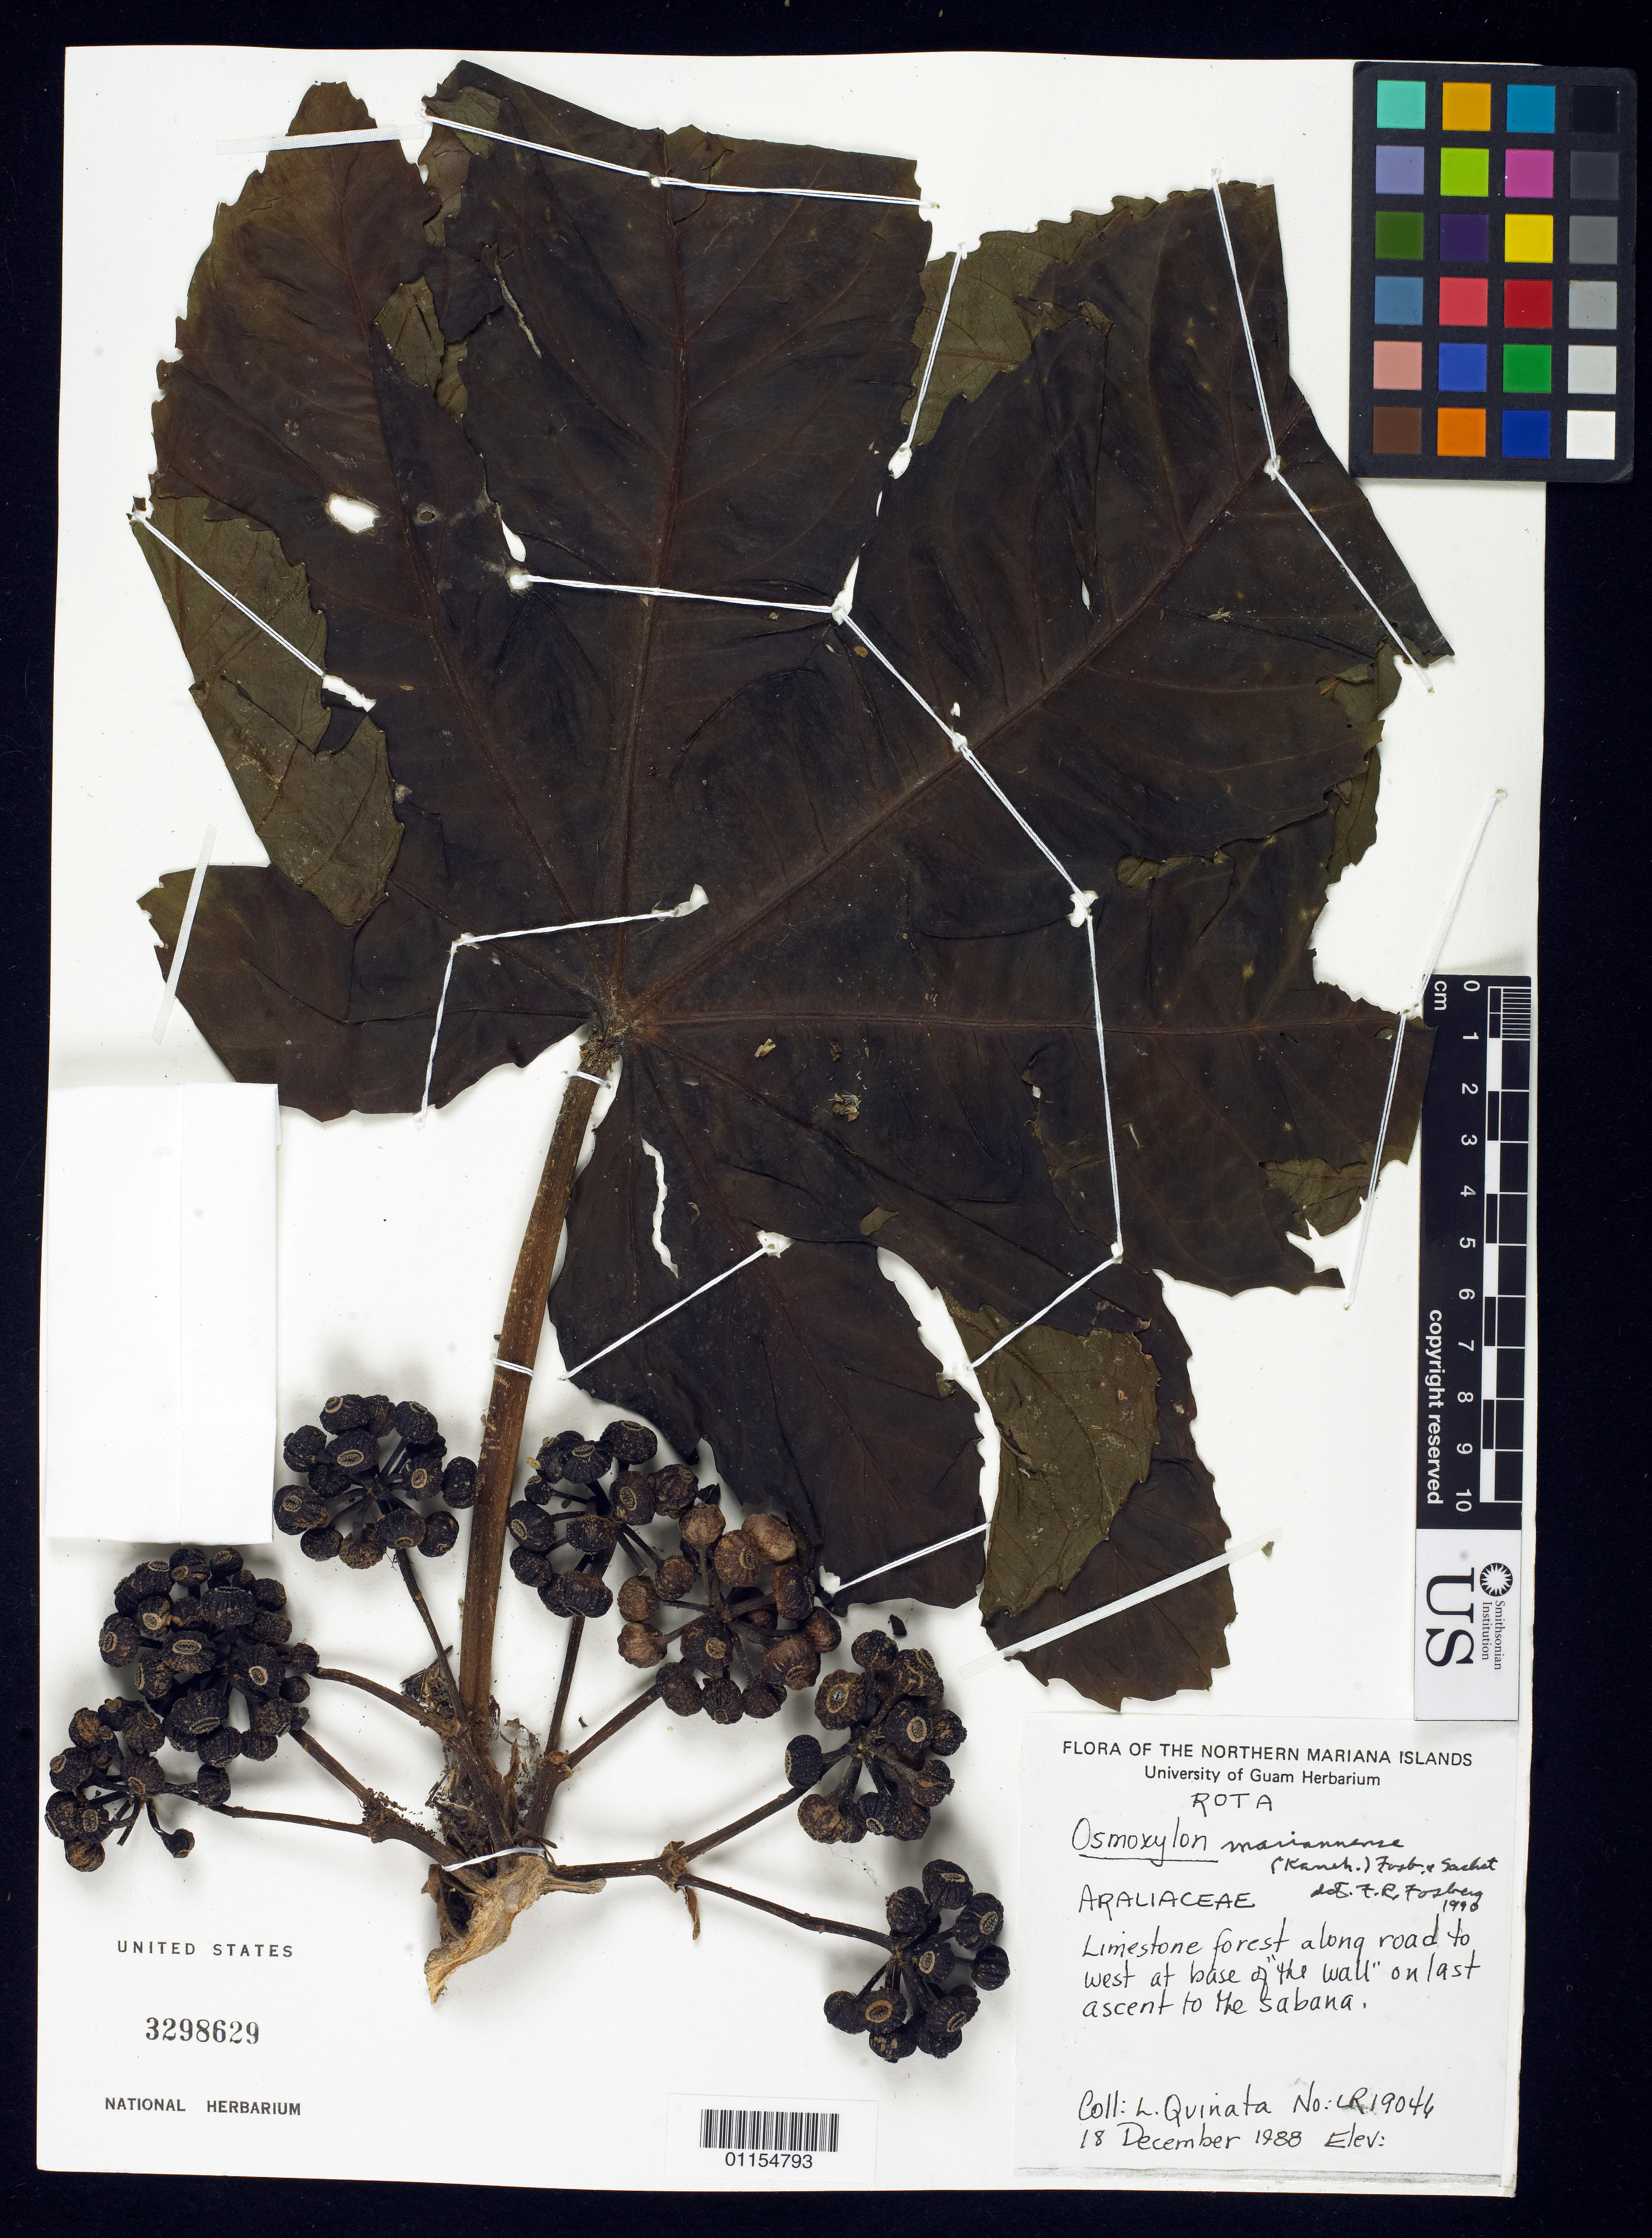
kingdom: Plantae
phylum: Tracheophyta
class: Magnoliopsida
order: Apiales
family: Araliaceae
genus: Osmoxylon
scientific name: Osmoxylon mariannense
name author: (Kaneh.) Fosberg & Sachet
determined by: Fosberg, F. R.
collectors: L. Quinata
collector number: LR19046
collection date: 1988-12-18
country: Northern Mariana Islands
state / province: Rota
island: Rota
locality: Along road to west at base of "the wall" on last ascent to the sabana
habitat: Limestone forest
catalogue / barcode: US 3298629